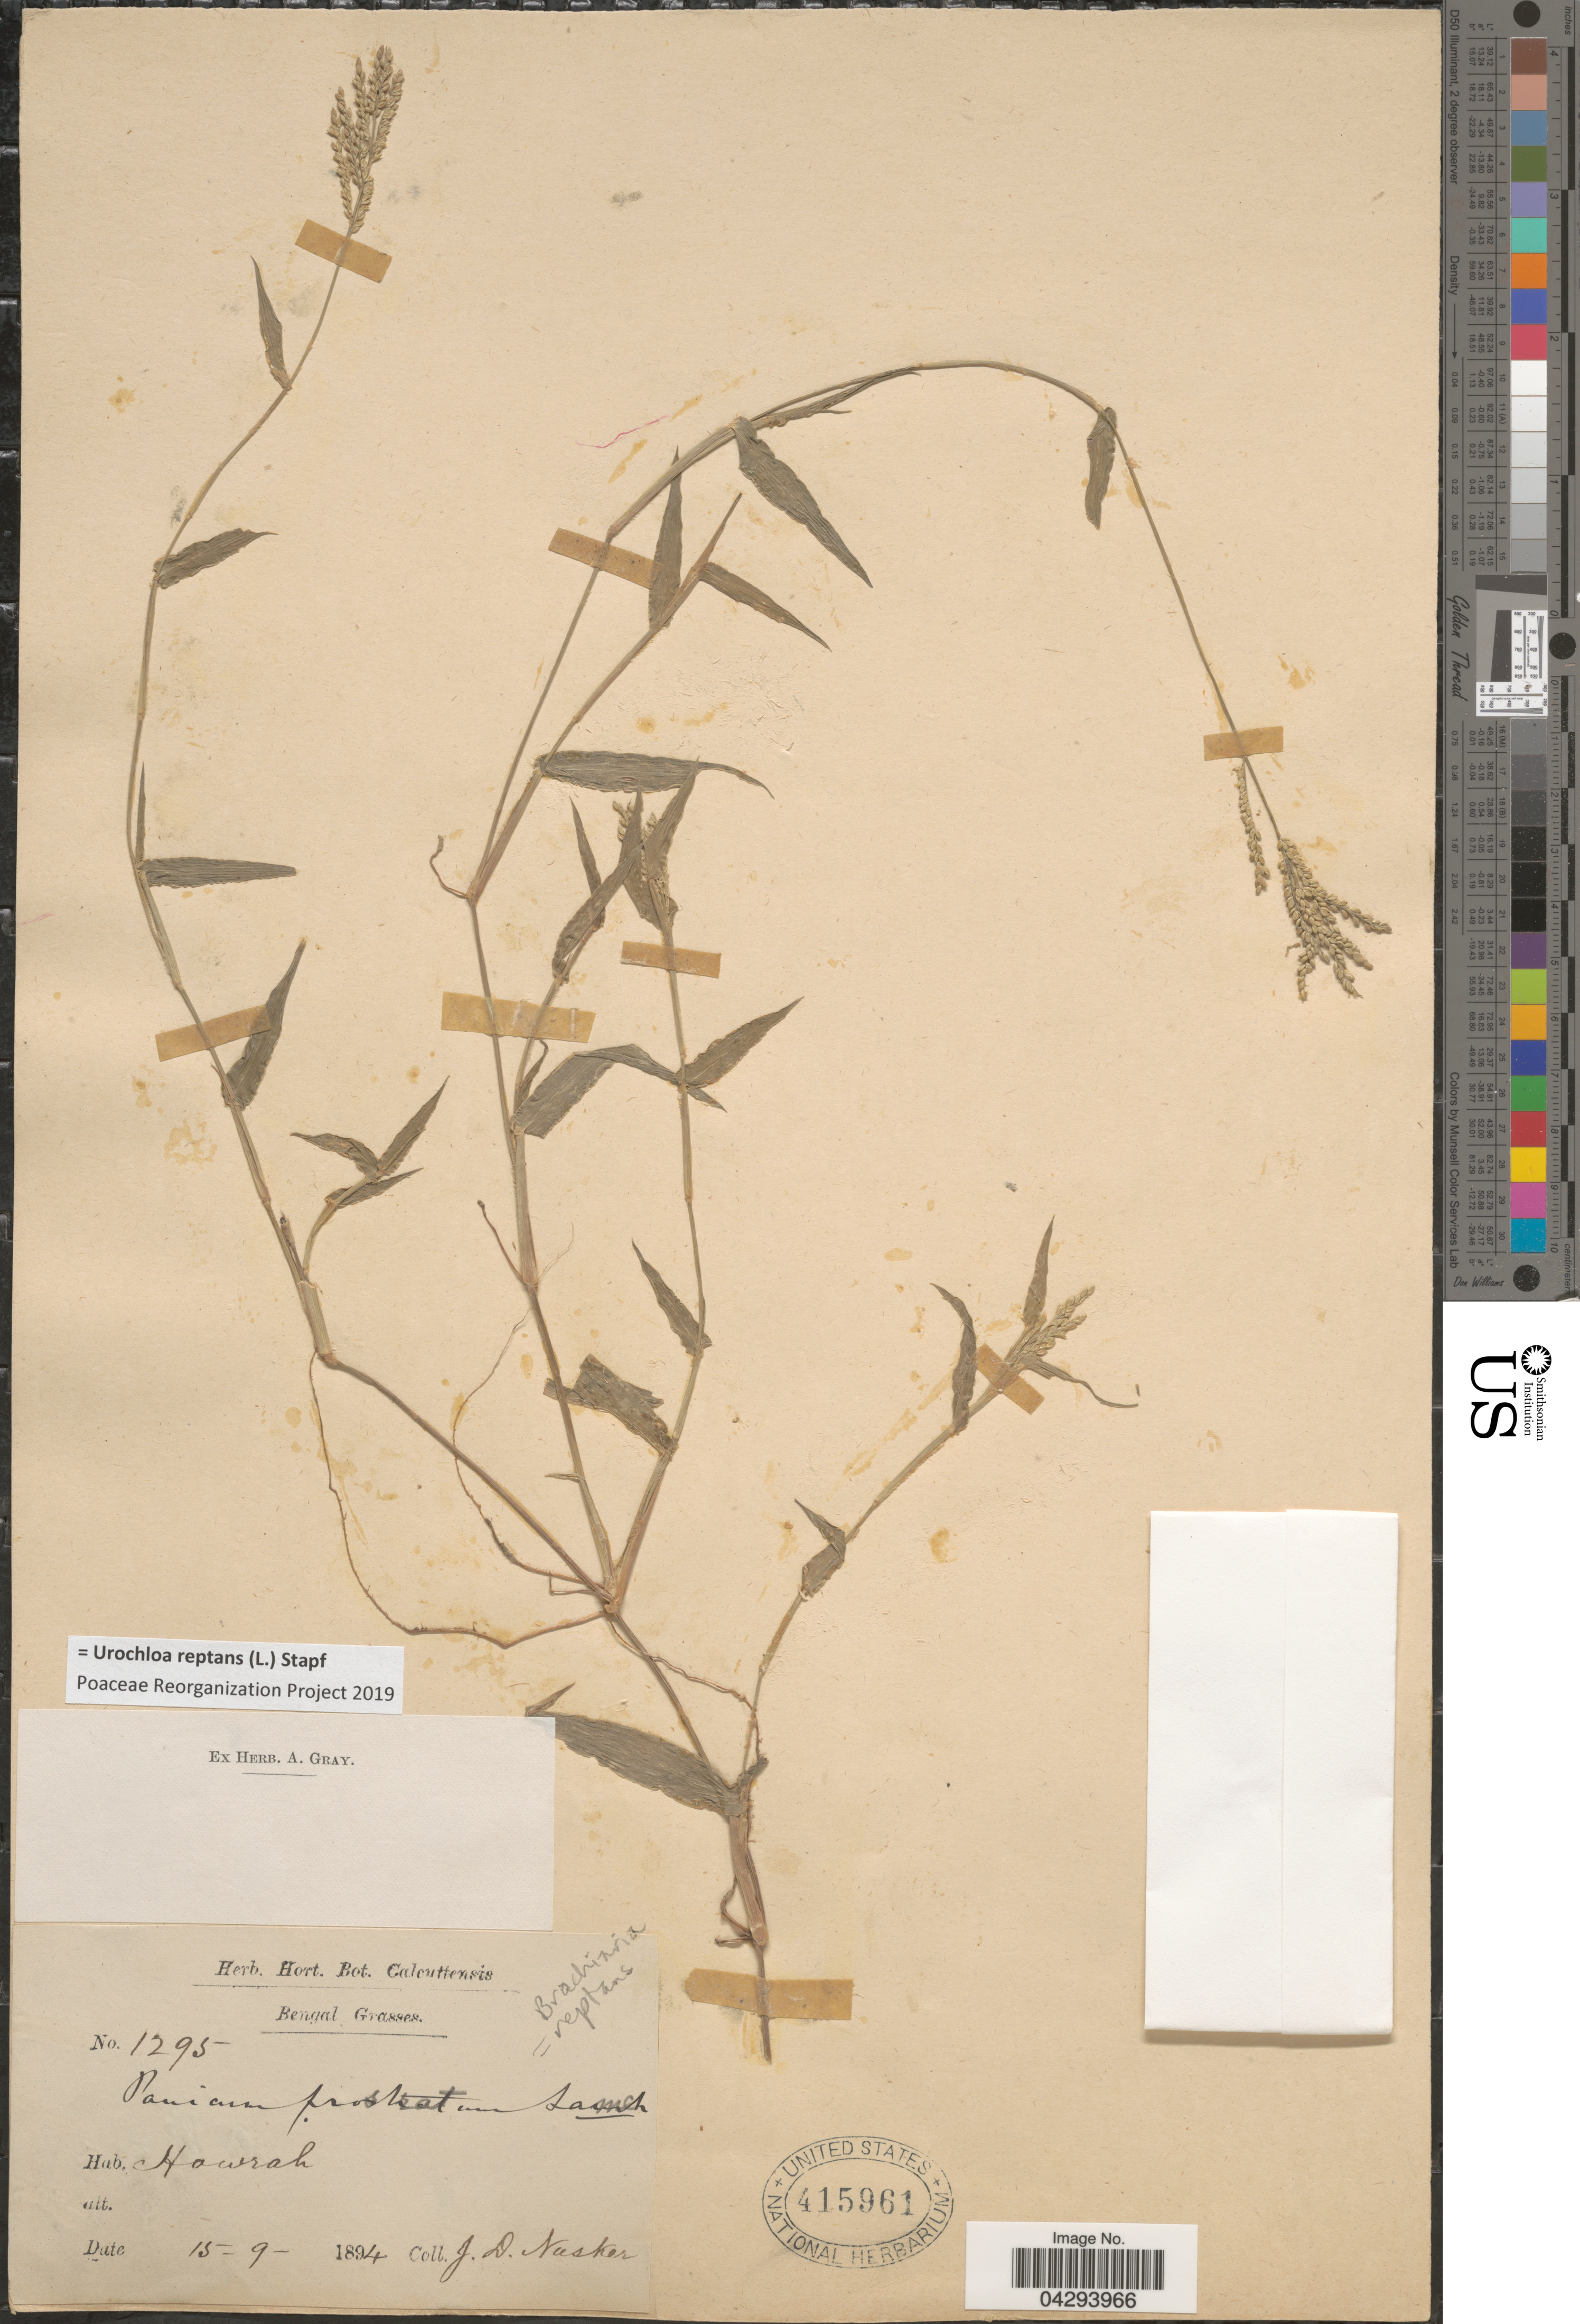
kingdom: Plantae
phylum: Tracheophyta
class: Liliopsida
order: Poales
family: Poaceae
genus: Urochloa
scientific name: Urochloa reptans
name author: (L.) Stapf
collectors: J. D. Nusker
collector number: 1295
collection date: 1894-09-15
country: India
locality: Bengal. Howrah.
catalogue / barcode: US 415961